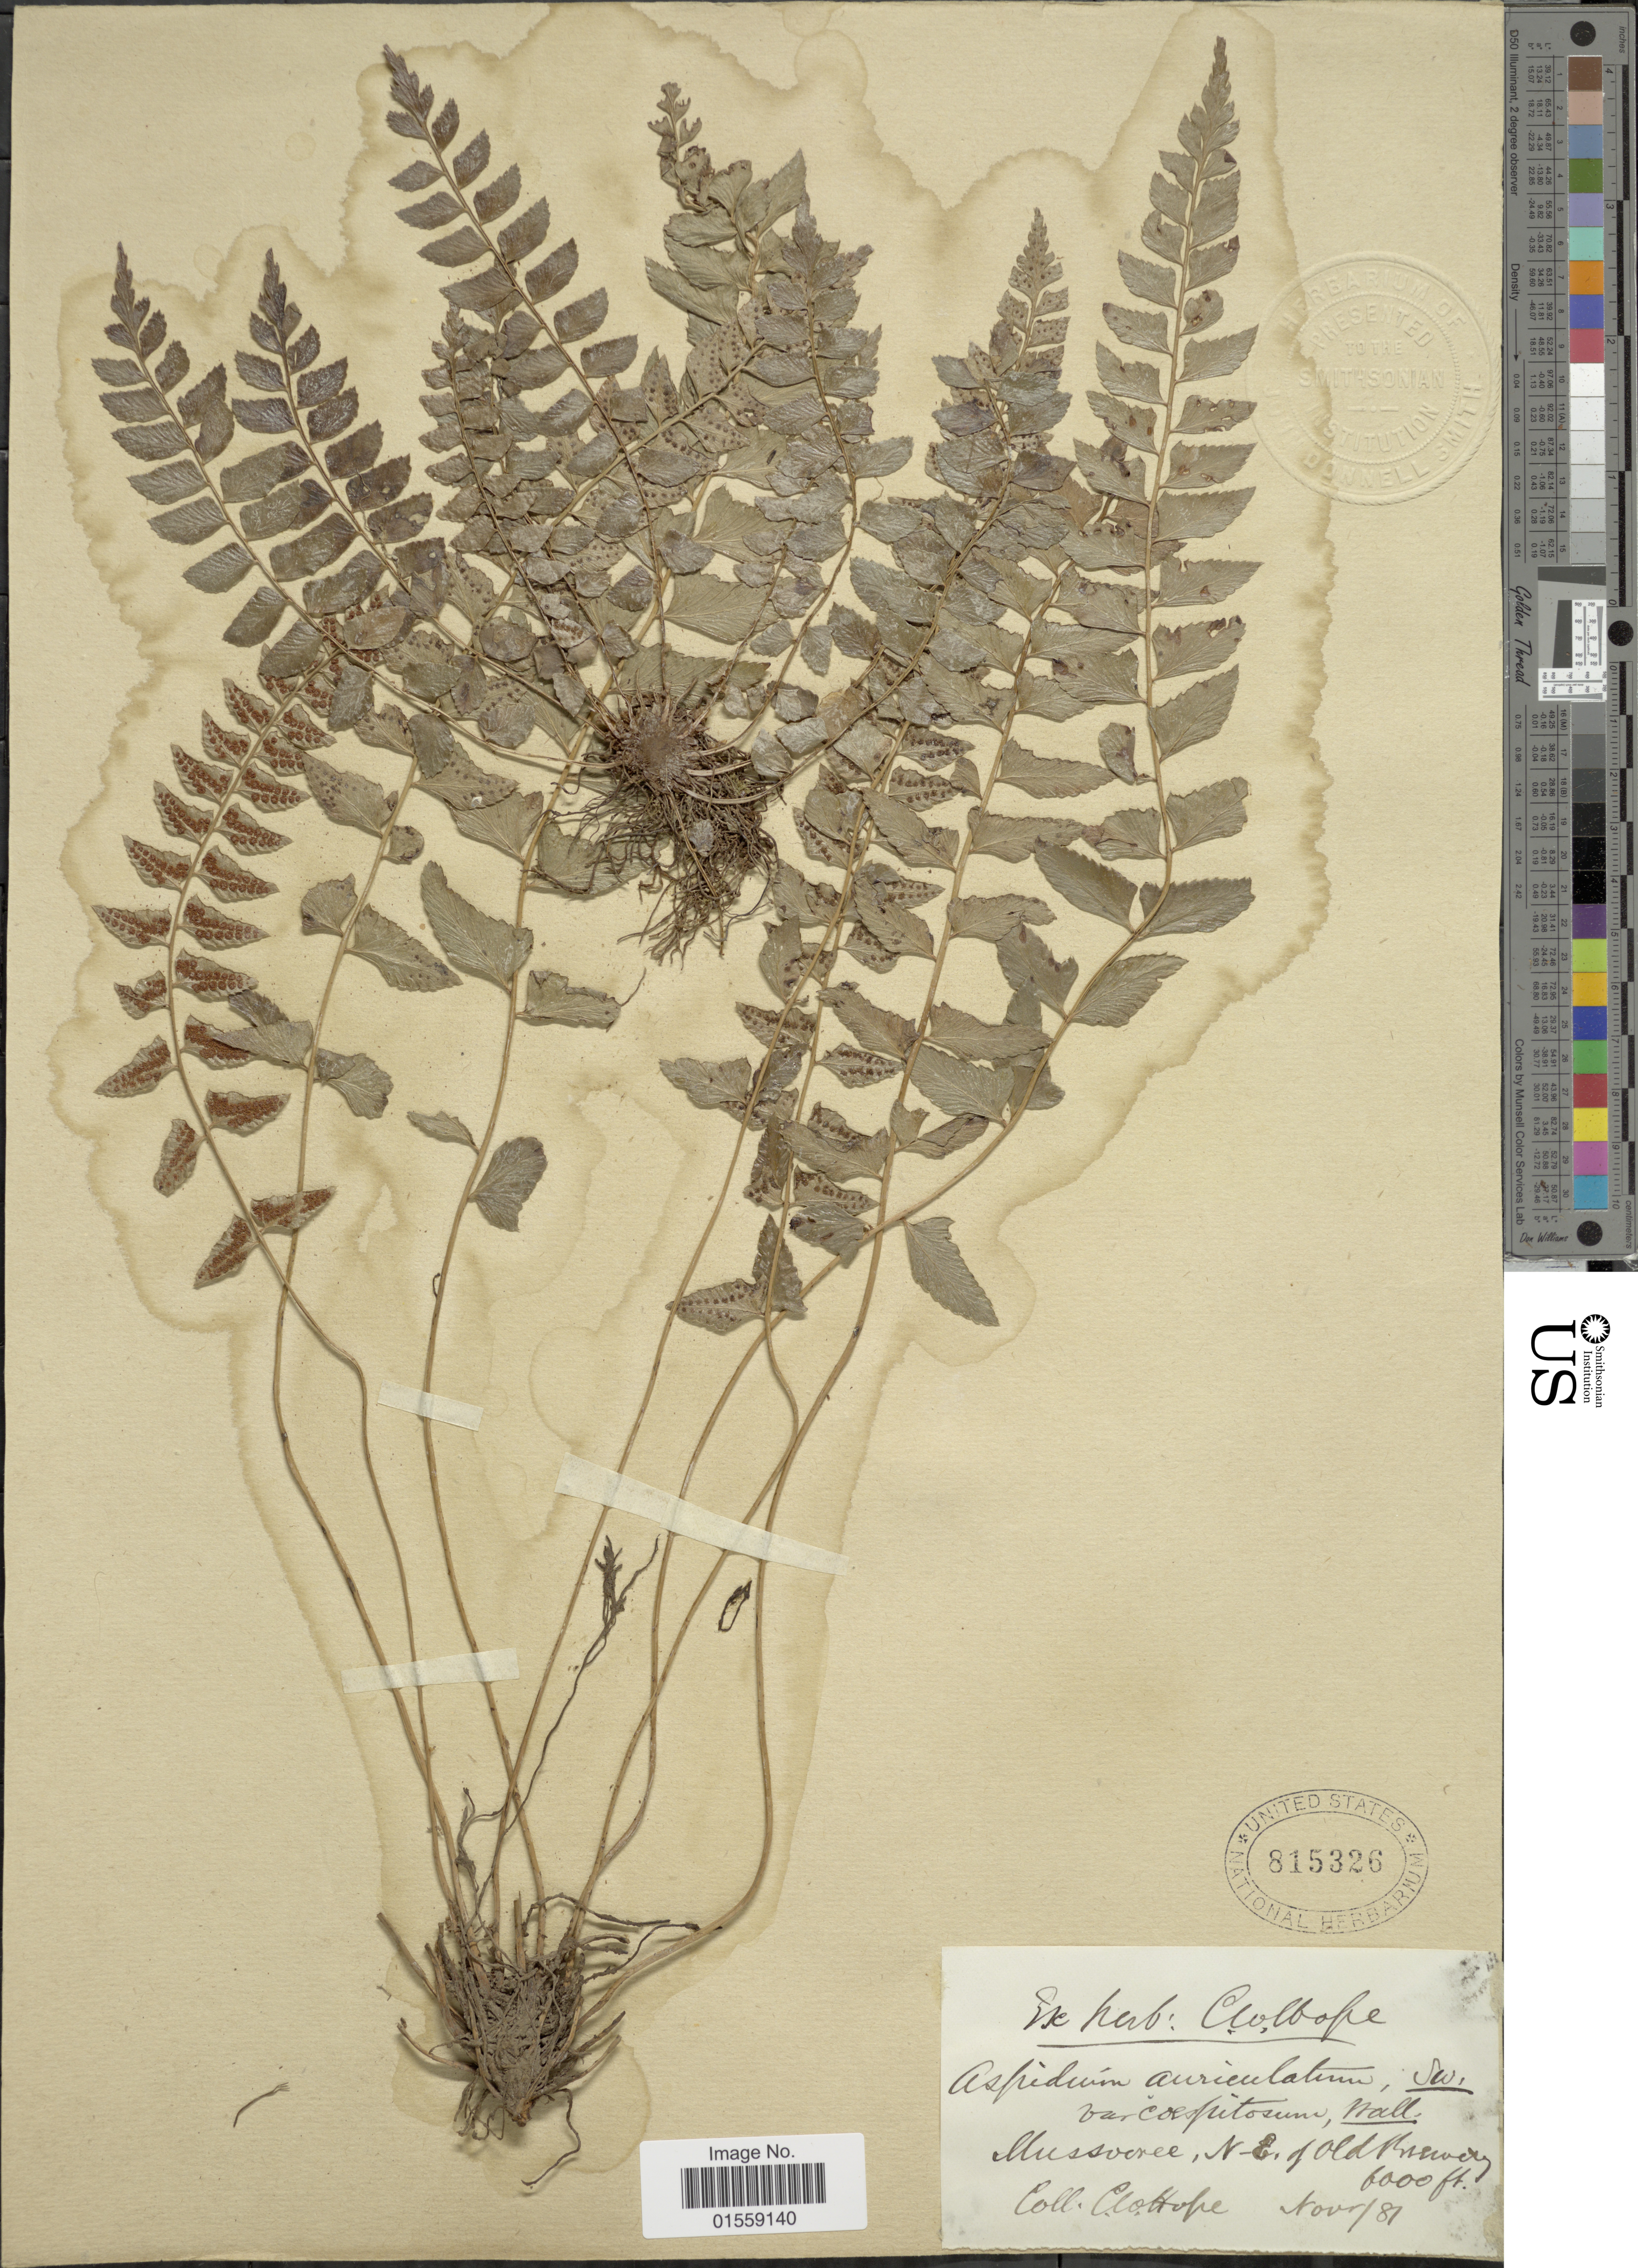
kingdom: Plantae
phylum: Tracheophyta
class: Polypodiopsida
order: Polypodiales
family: Dryopteridaceae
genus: Polystichum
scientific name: Polystichum lentum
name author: (D. Don) T. Moore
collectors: C. W. Hope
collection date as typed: Transcribed d/m/y: /11/81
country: India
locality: Mussoorie, N. of old [illegible text]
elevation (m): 1829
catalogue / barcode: US 815326